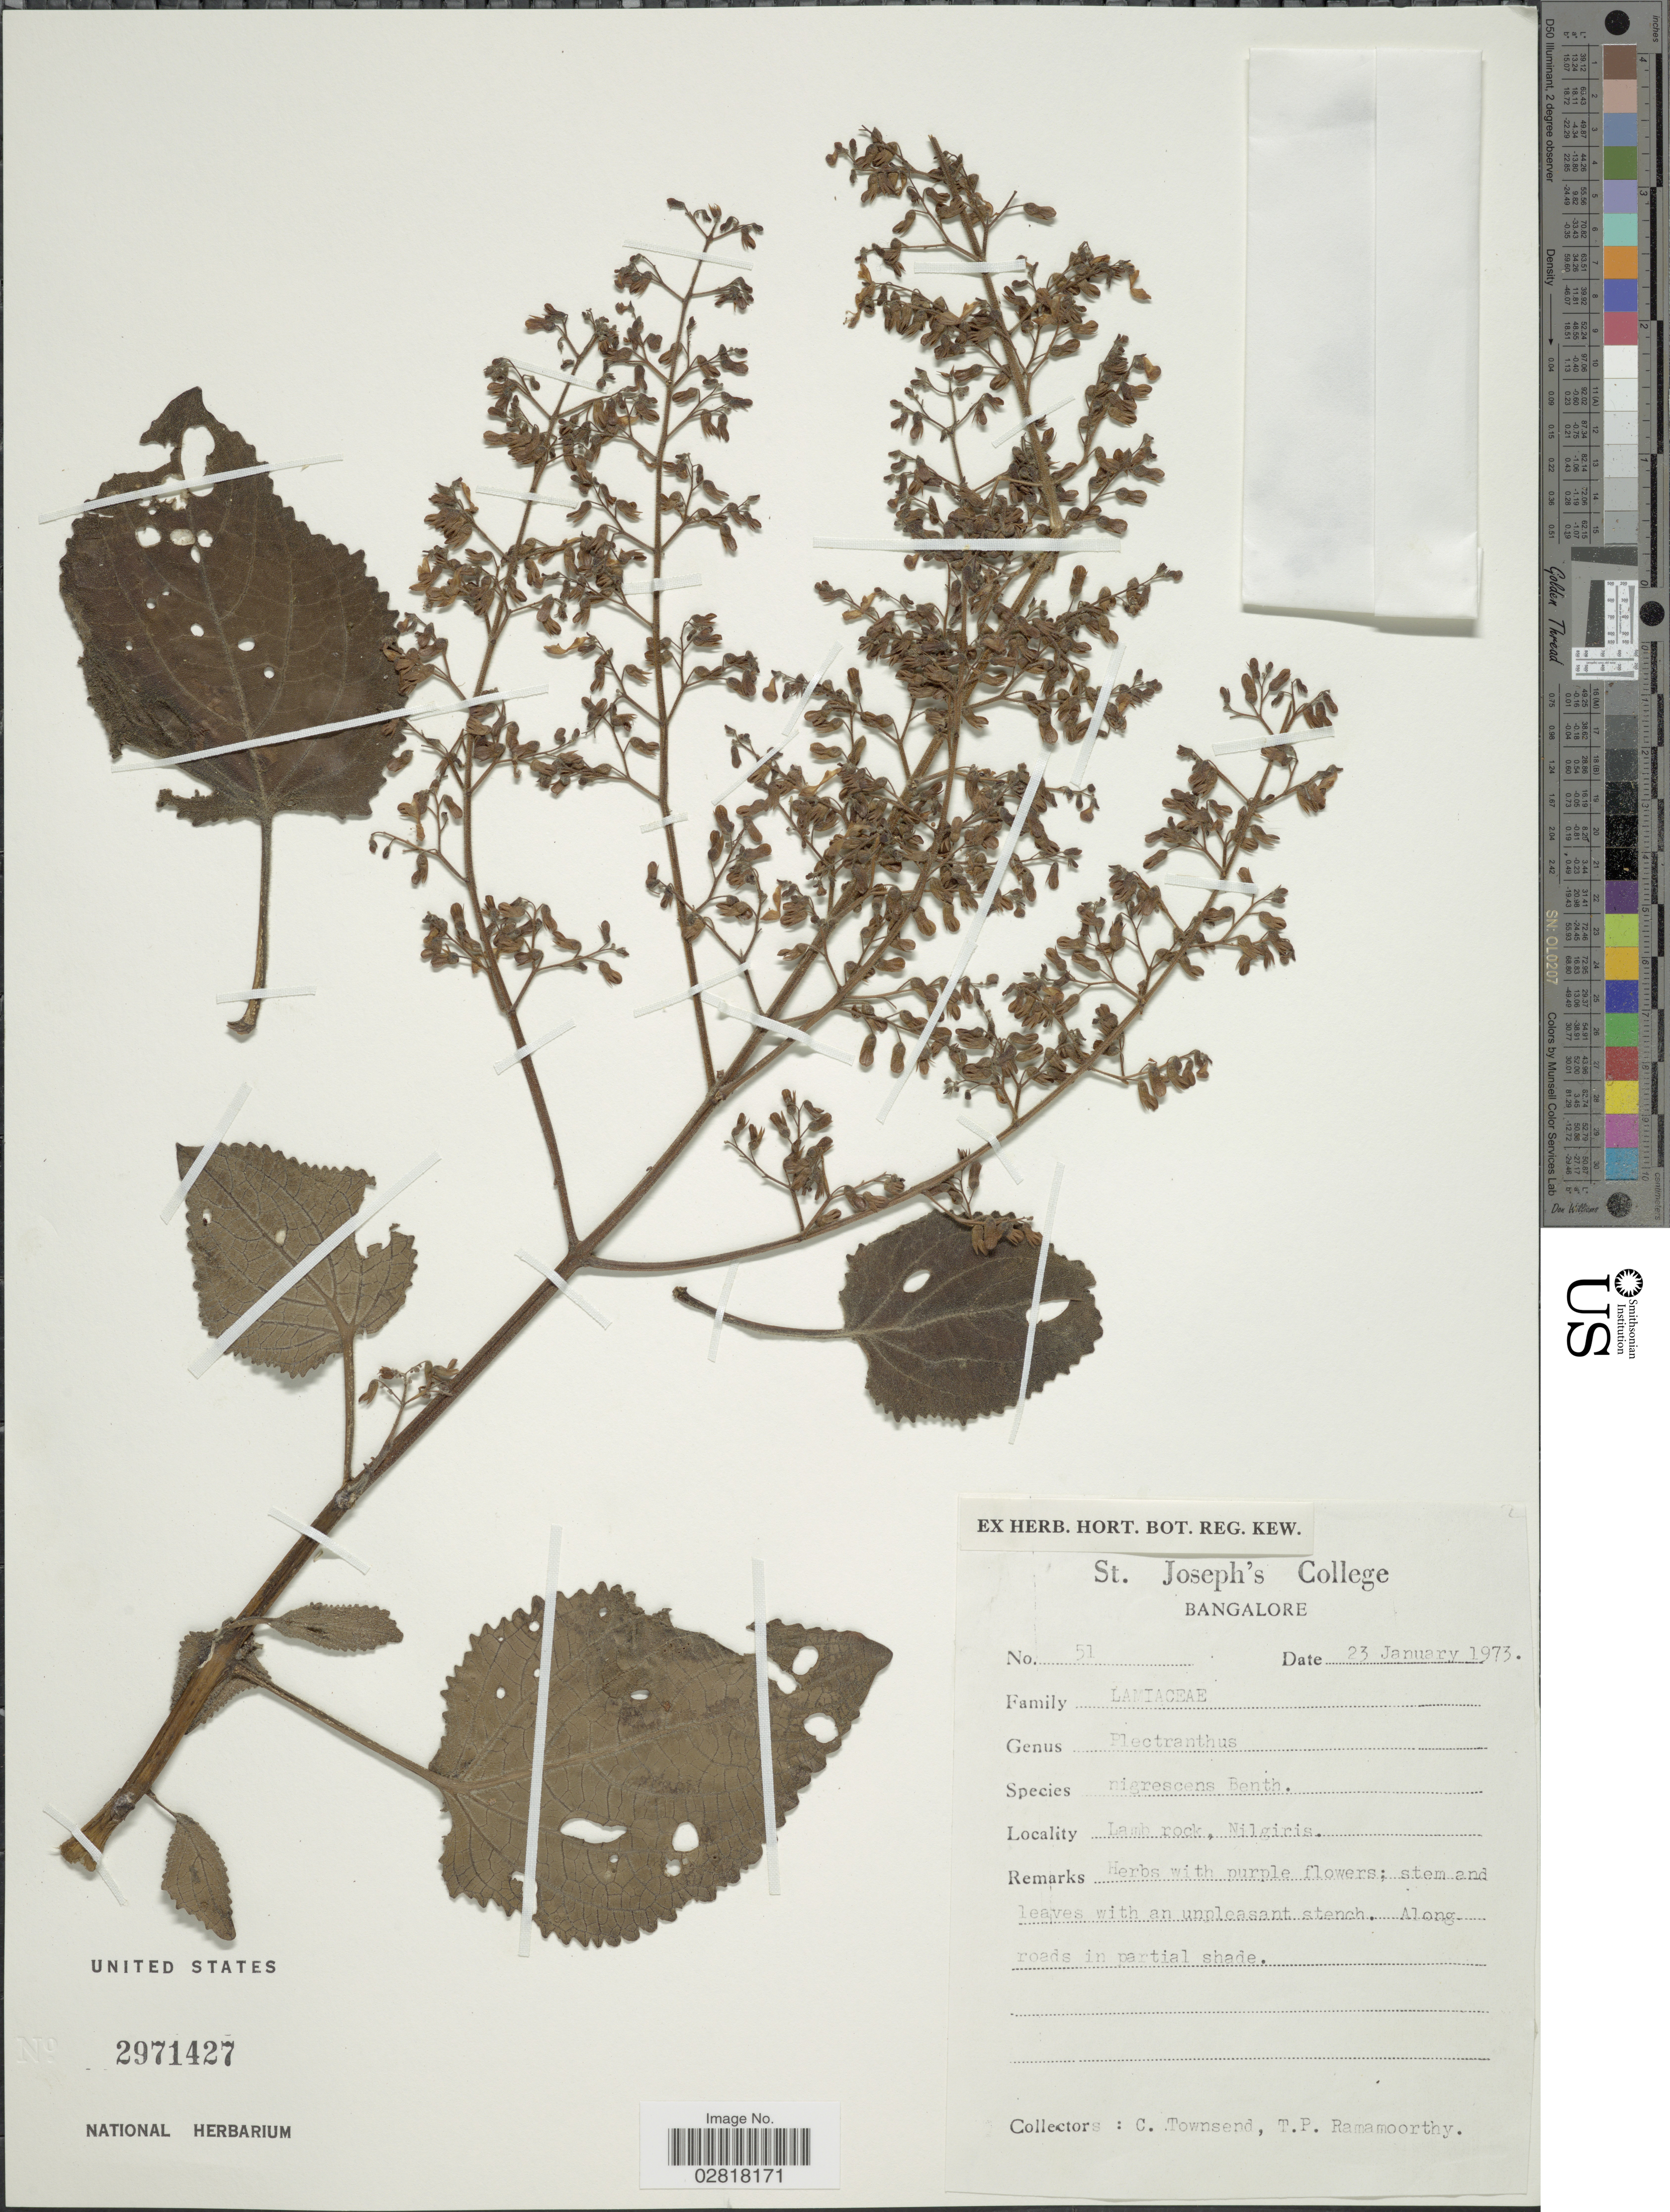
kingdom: Plantae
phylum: Tracheophyta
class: Magnoliopsida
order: Lamiales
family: Lamiaceae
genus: Plectranthus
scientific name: Plectranthus nigrescens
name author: Benth.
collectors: C. Townsend & T. P. Ramamoorthy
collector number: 51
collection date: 1973-01-23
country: India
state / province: Tamil Nadu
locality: Lamb rock, Nilgiris.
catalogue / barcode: US 2971427